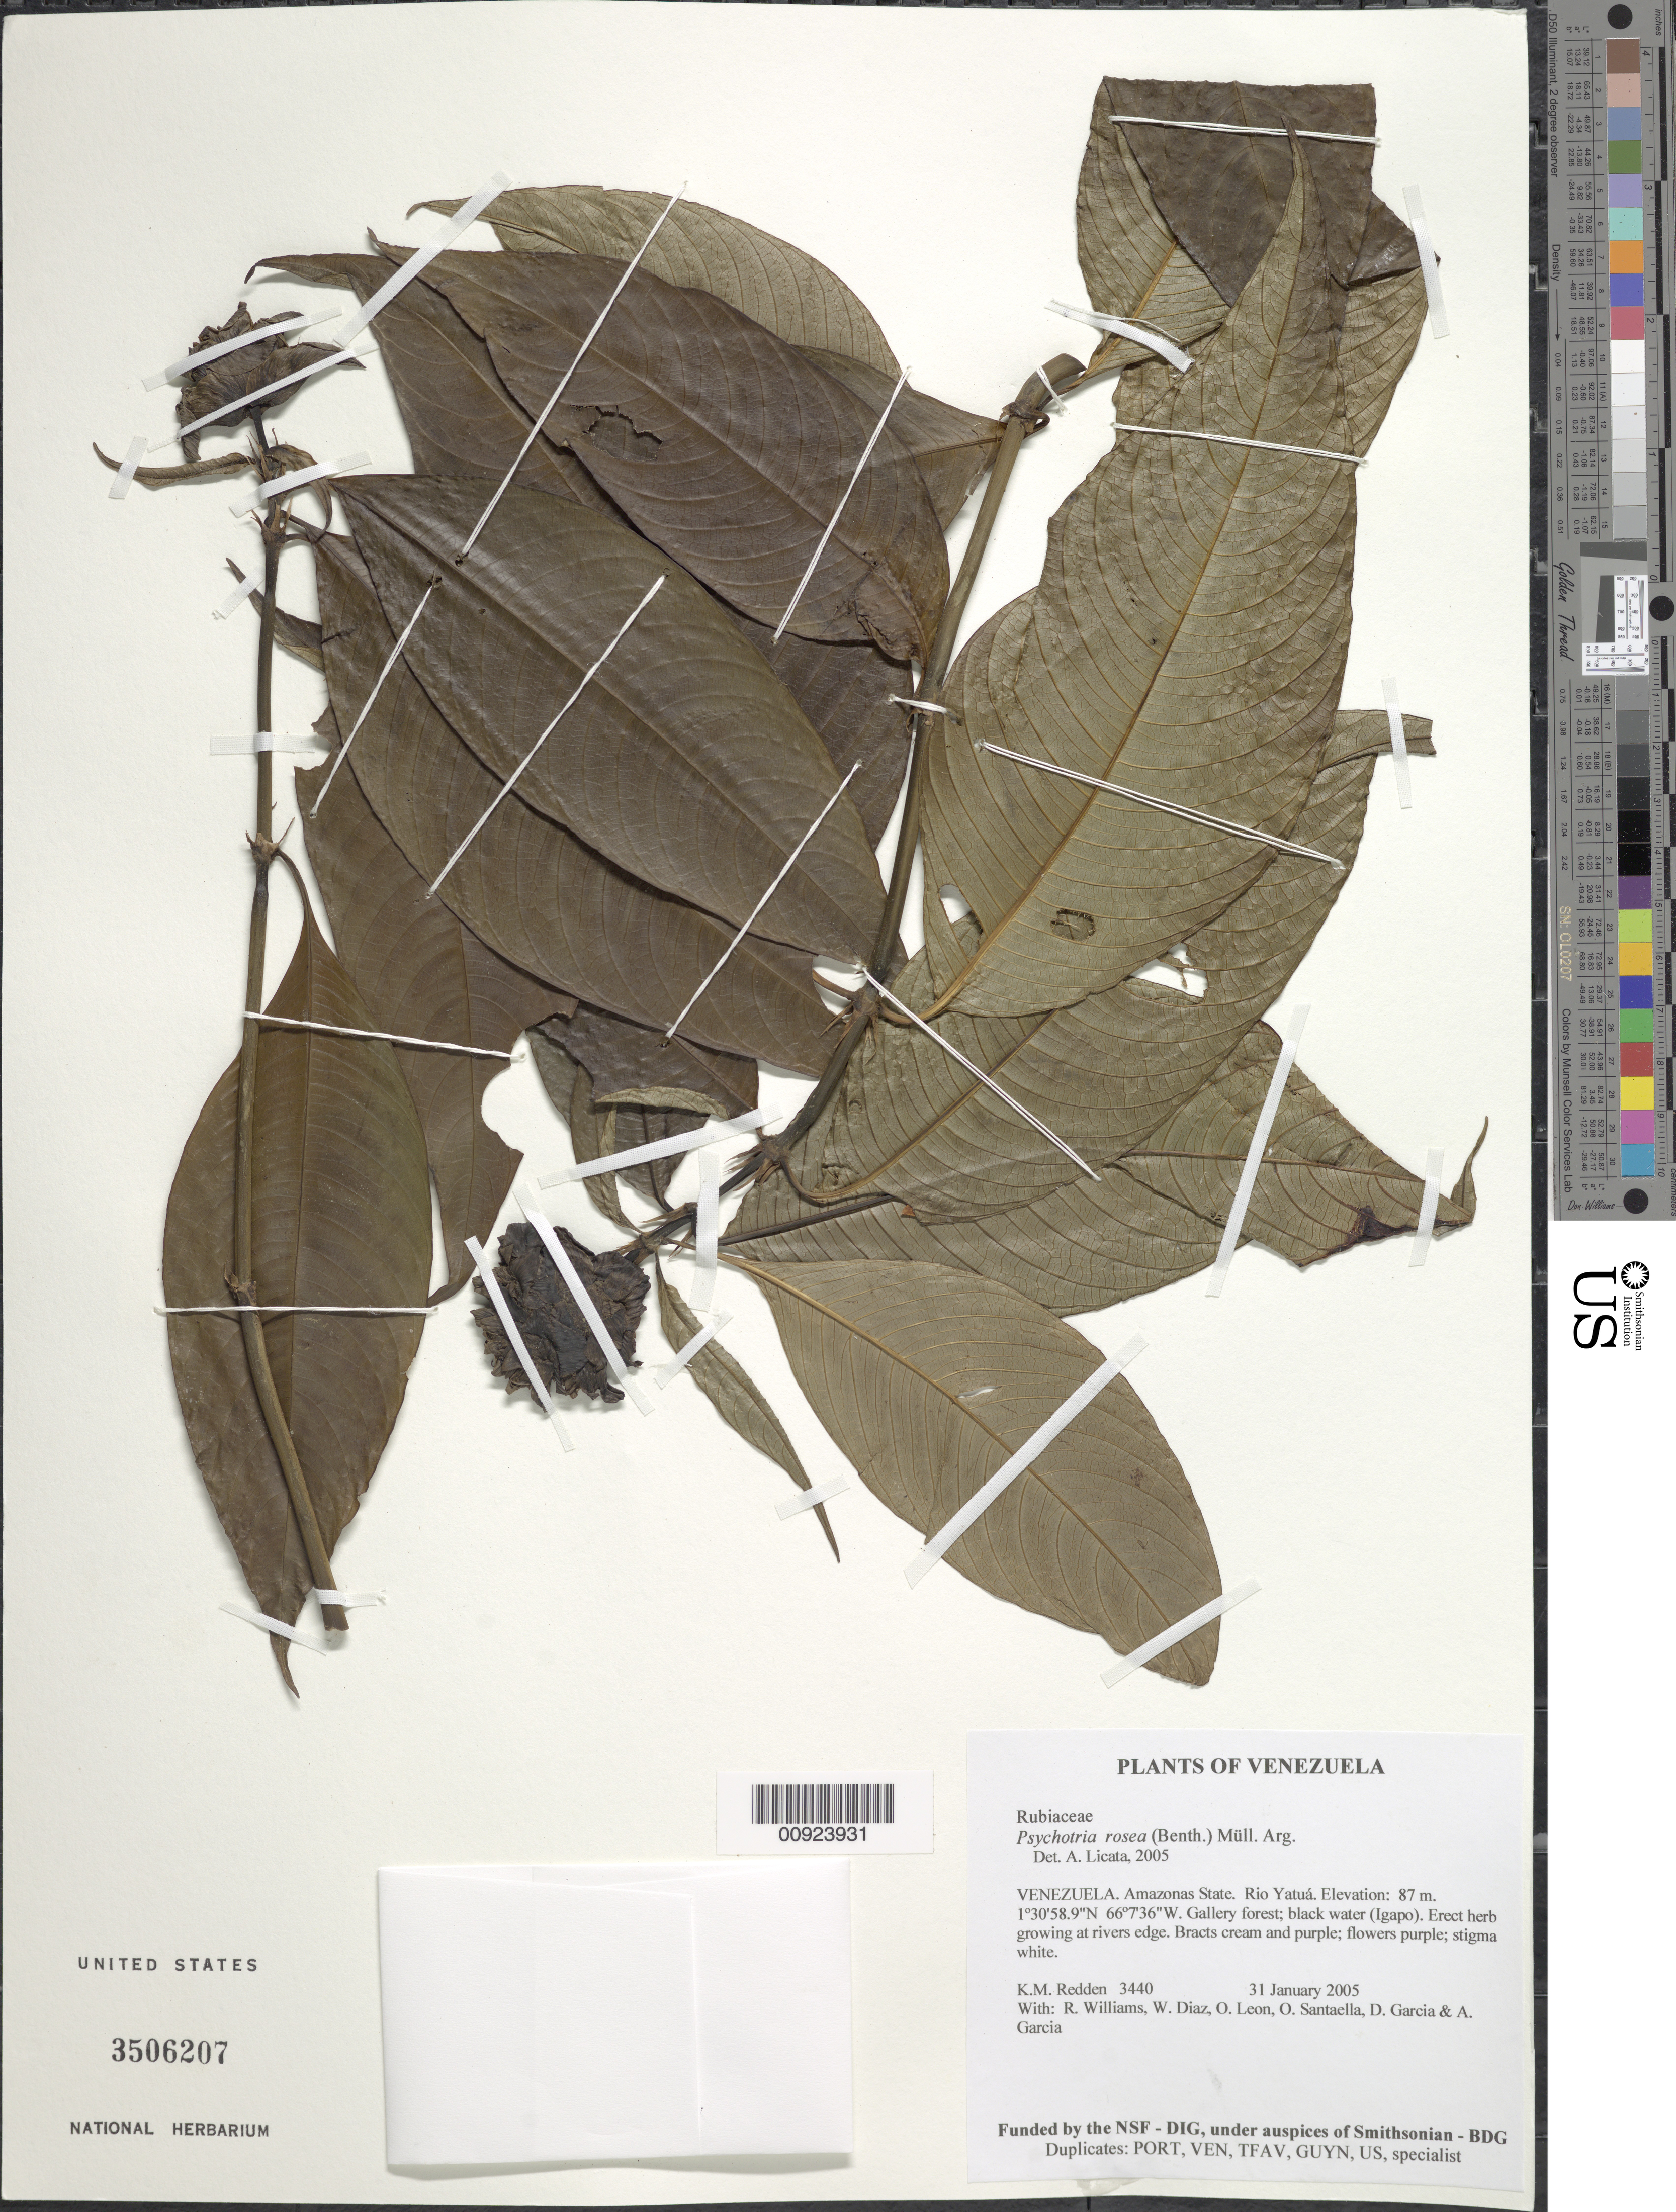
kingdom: Plantae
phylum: Tracheophyta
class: Magnoliopsida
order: Gentianales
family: Rubiaceae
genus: Psychotria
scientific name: Psychotria rosea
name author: (Benth.) Müll. Arg.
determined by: Licata, A., (PORT), Univ. Nac. Exp. de los Llanos Ezequiel Zamora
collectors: K. M. Redden, R. Williams, W. Díaz P., O. León, O. Santaella, D. Garcia & A. Garcia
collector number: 3440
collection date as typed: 31 January 2005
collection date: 2005-01-31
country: Venezuela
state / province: Amazonas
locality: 11 - Rio Yatuá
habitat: Gallery forest; black water (Igapo)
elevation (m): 87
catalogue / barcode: US 3506207